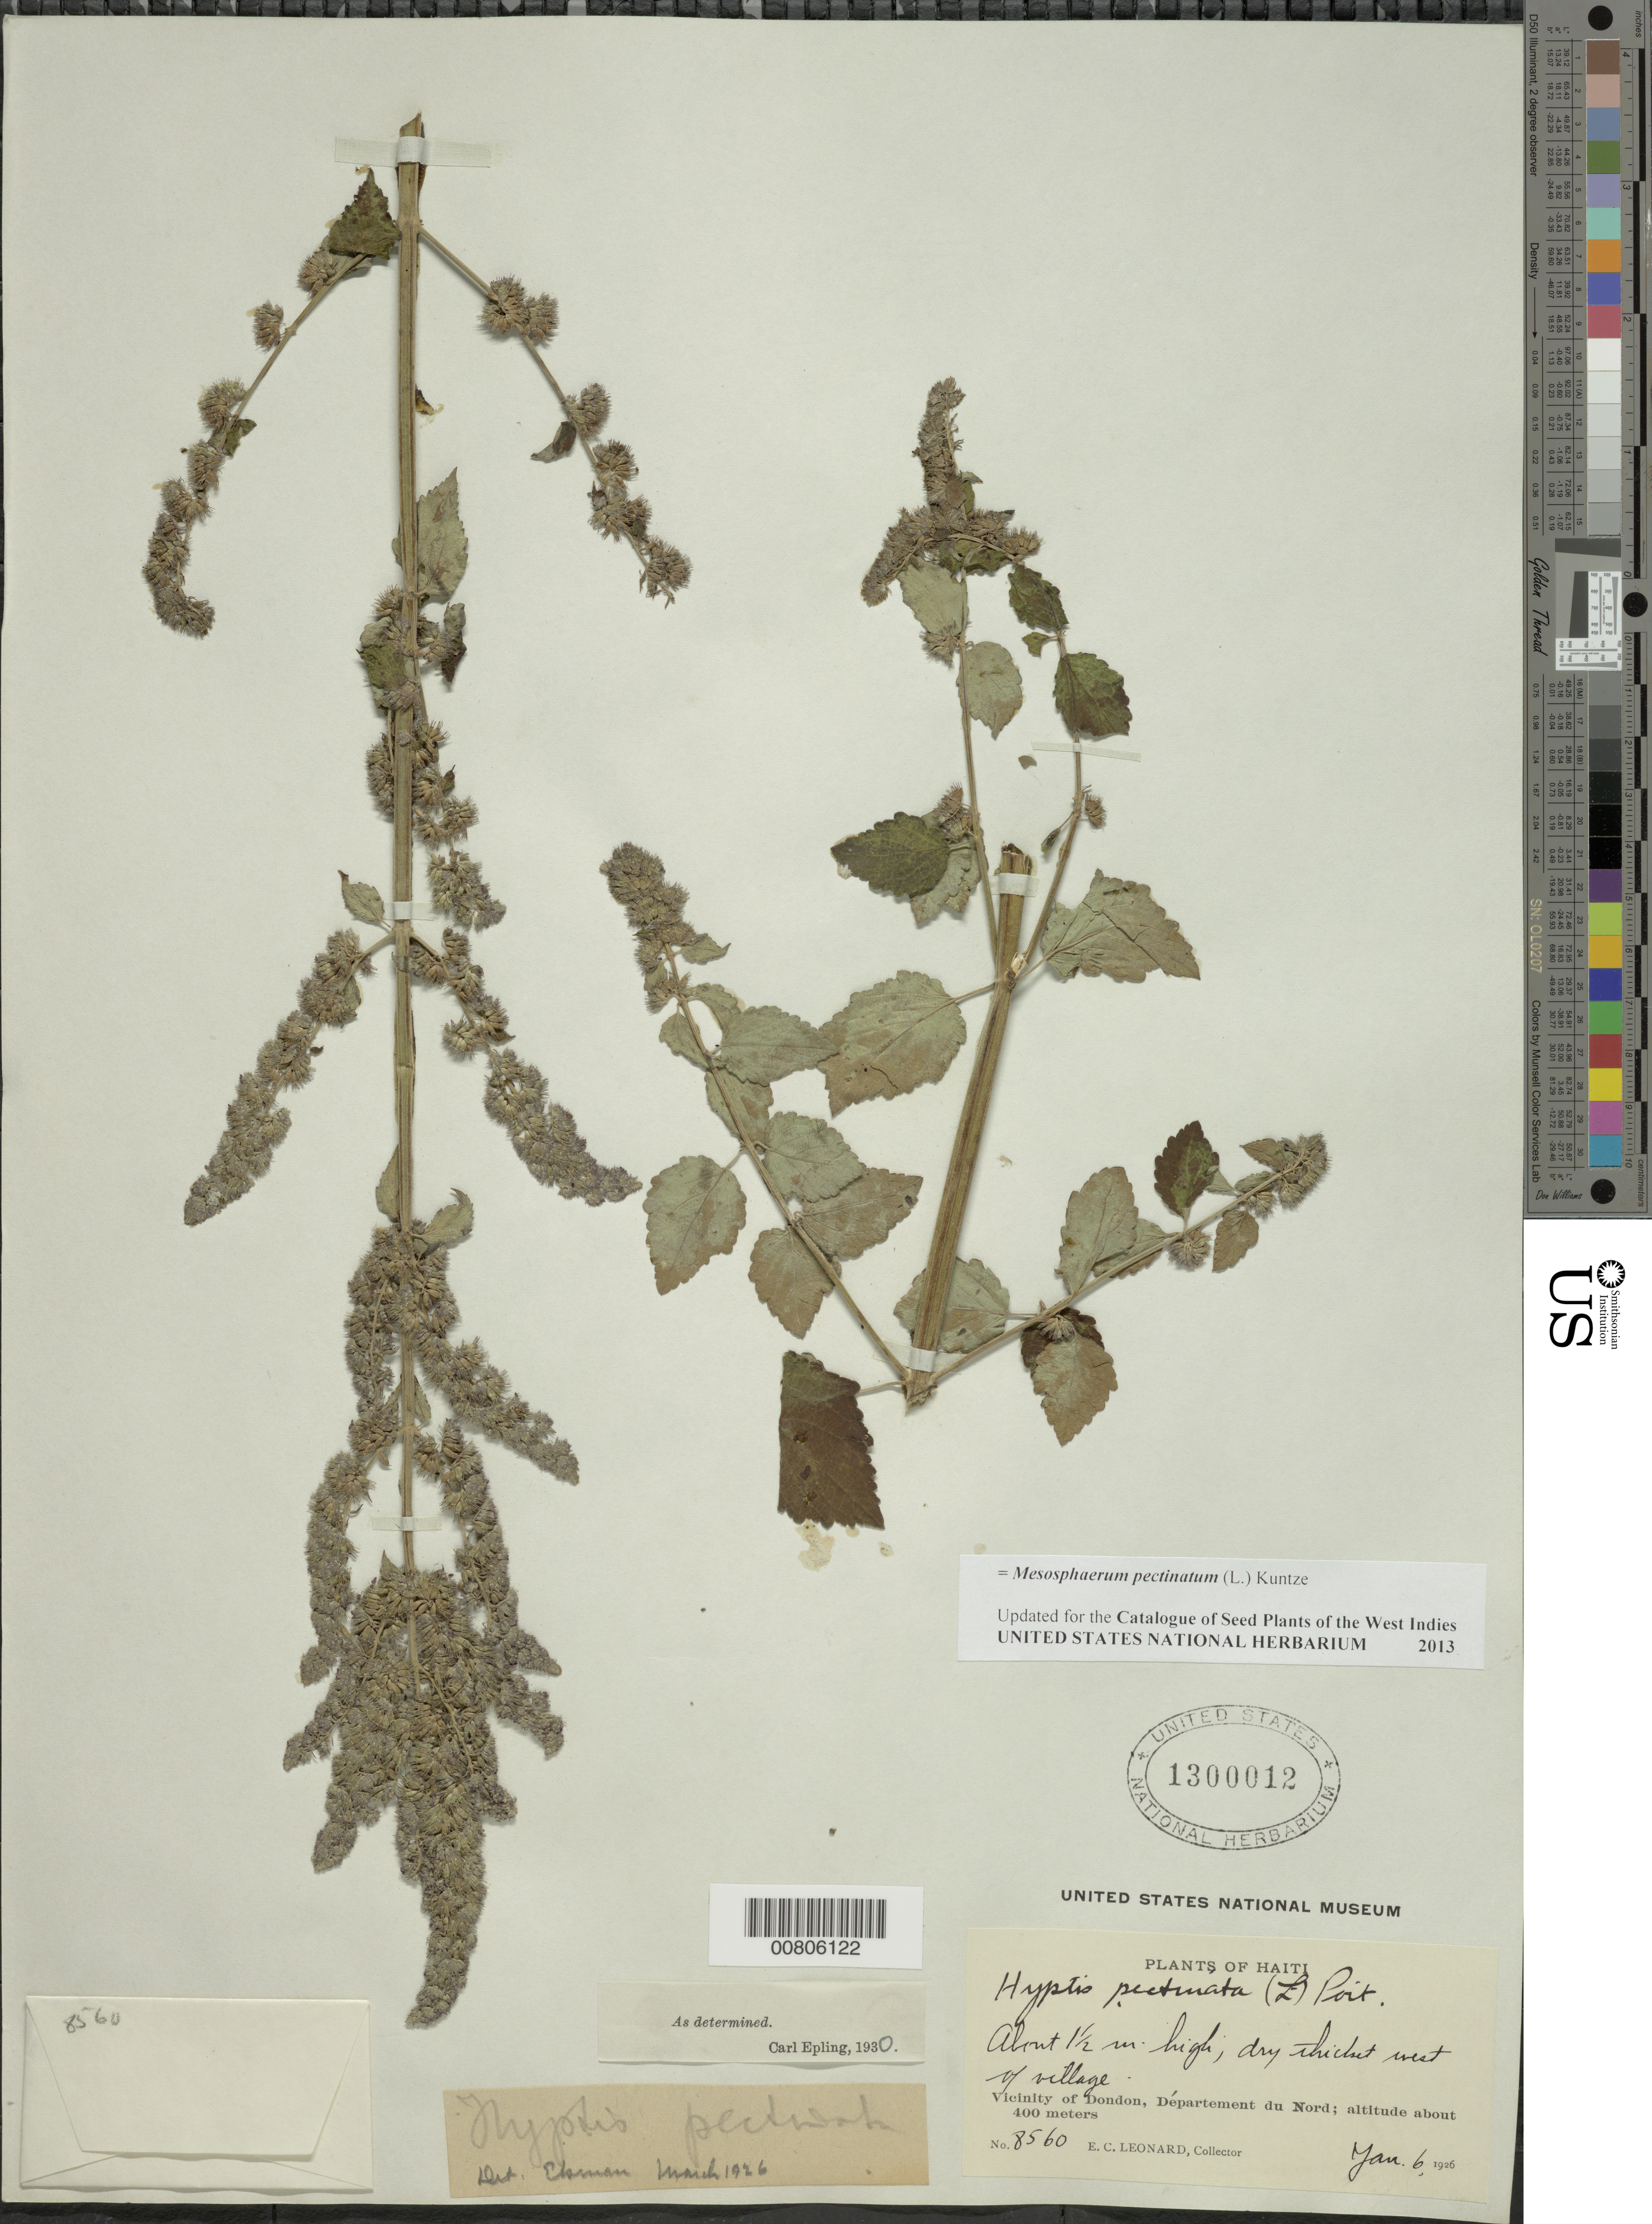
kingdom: Plantae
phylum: Tracheophyta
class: Magnoliopsida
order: Lamiales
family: Lamiaceae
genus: Mesosphaerum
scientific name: Mesosphaerum pectinatum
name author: (L.) Kuntze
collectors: E. C. Leonard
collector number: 8560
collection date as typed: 06 Jan 1926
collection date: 1926-01-06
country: Haiti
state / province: Nord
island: Hispaniola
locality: Vicinity of Dondon, W of village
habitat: Dry thicket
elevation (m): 400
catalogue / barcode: US 1300012